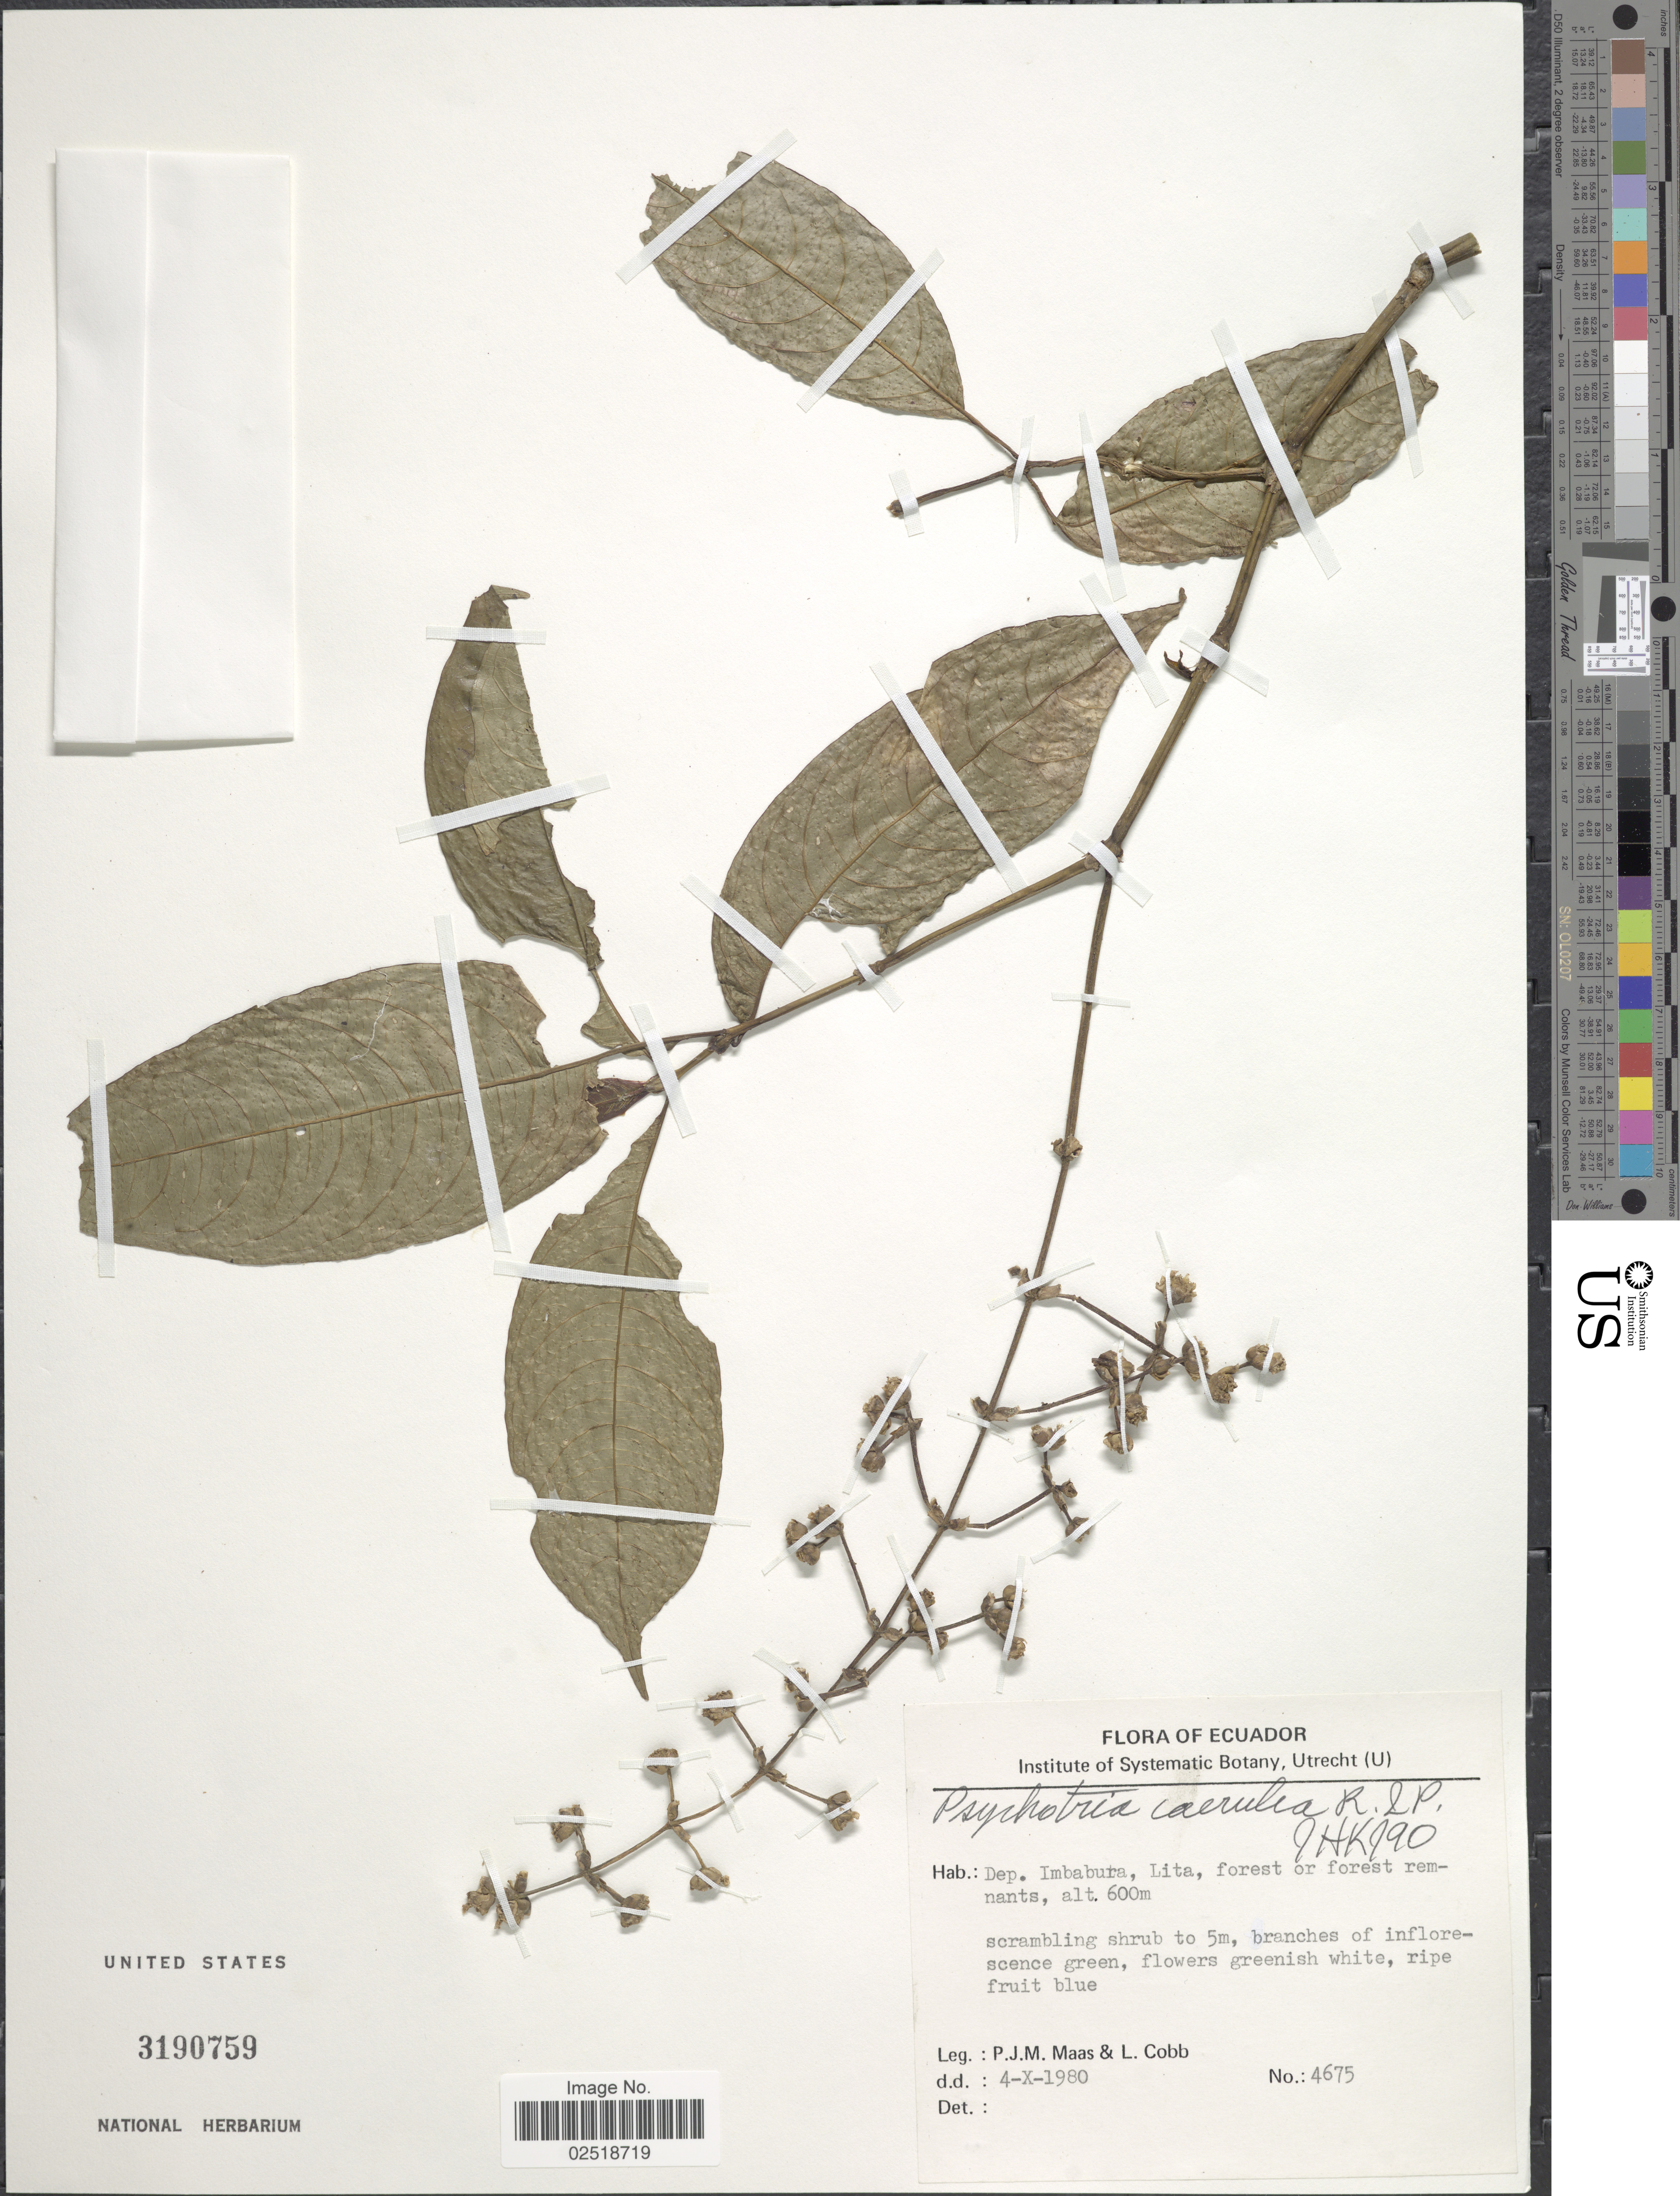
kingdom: Plantae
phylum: Tracheophyta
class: Magnoliopsida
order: Gentianales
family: Rubiaceae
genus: Psychotria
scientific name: Psychotria caerulea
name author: Ruiz & Pav.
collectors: P. Maas & L. Cobb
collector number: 4675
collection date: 1980-10-04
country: Ecuador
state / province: Imbabura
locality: Dep. Imbabura, Lita, forest or forest remnants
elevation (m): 600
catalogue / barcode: US 3190759